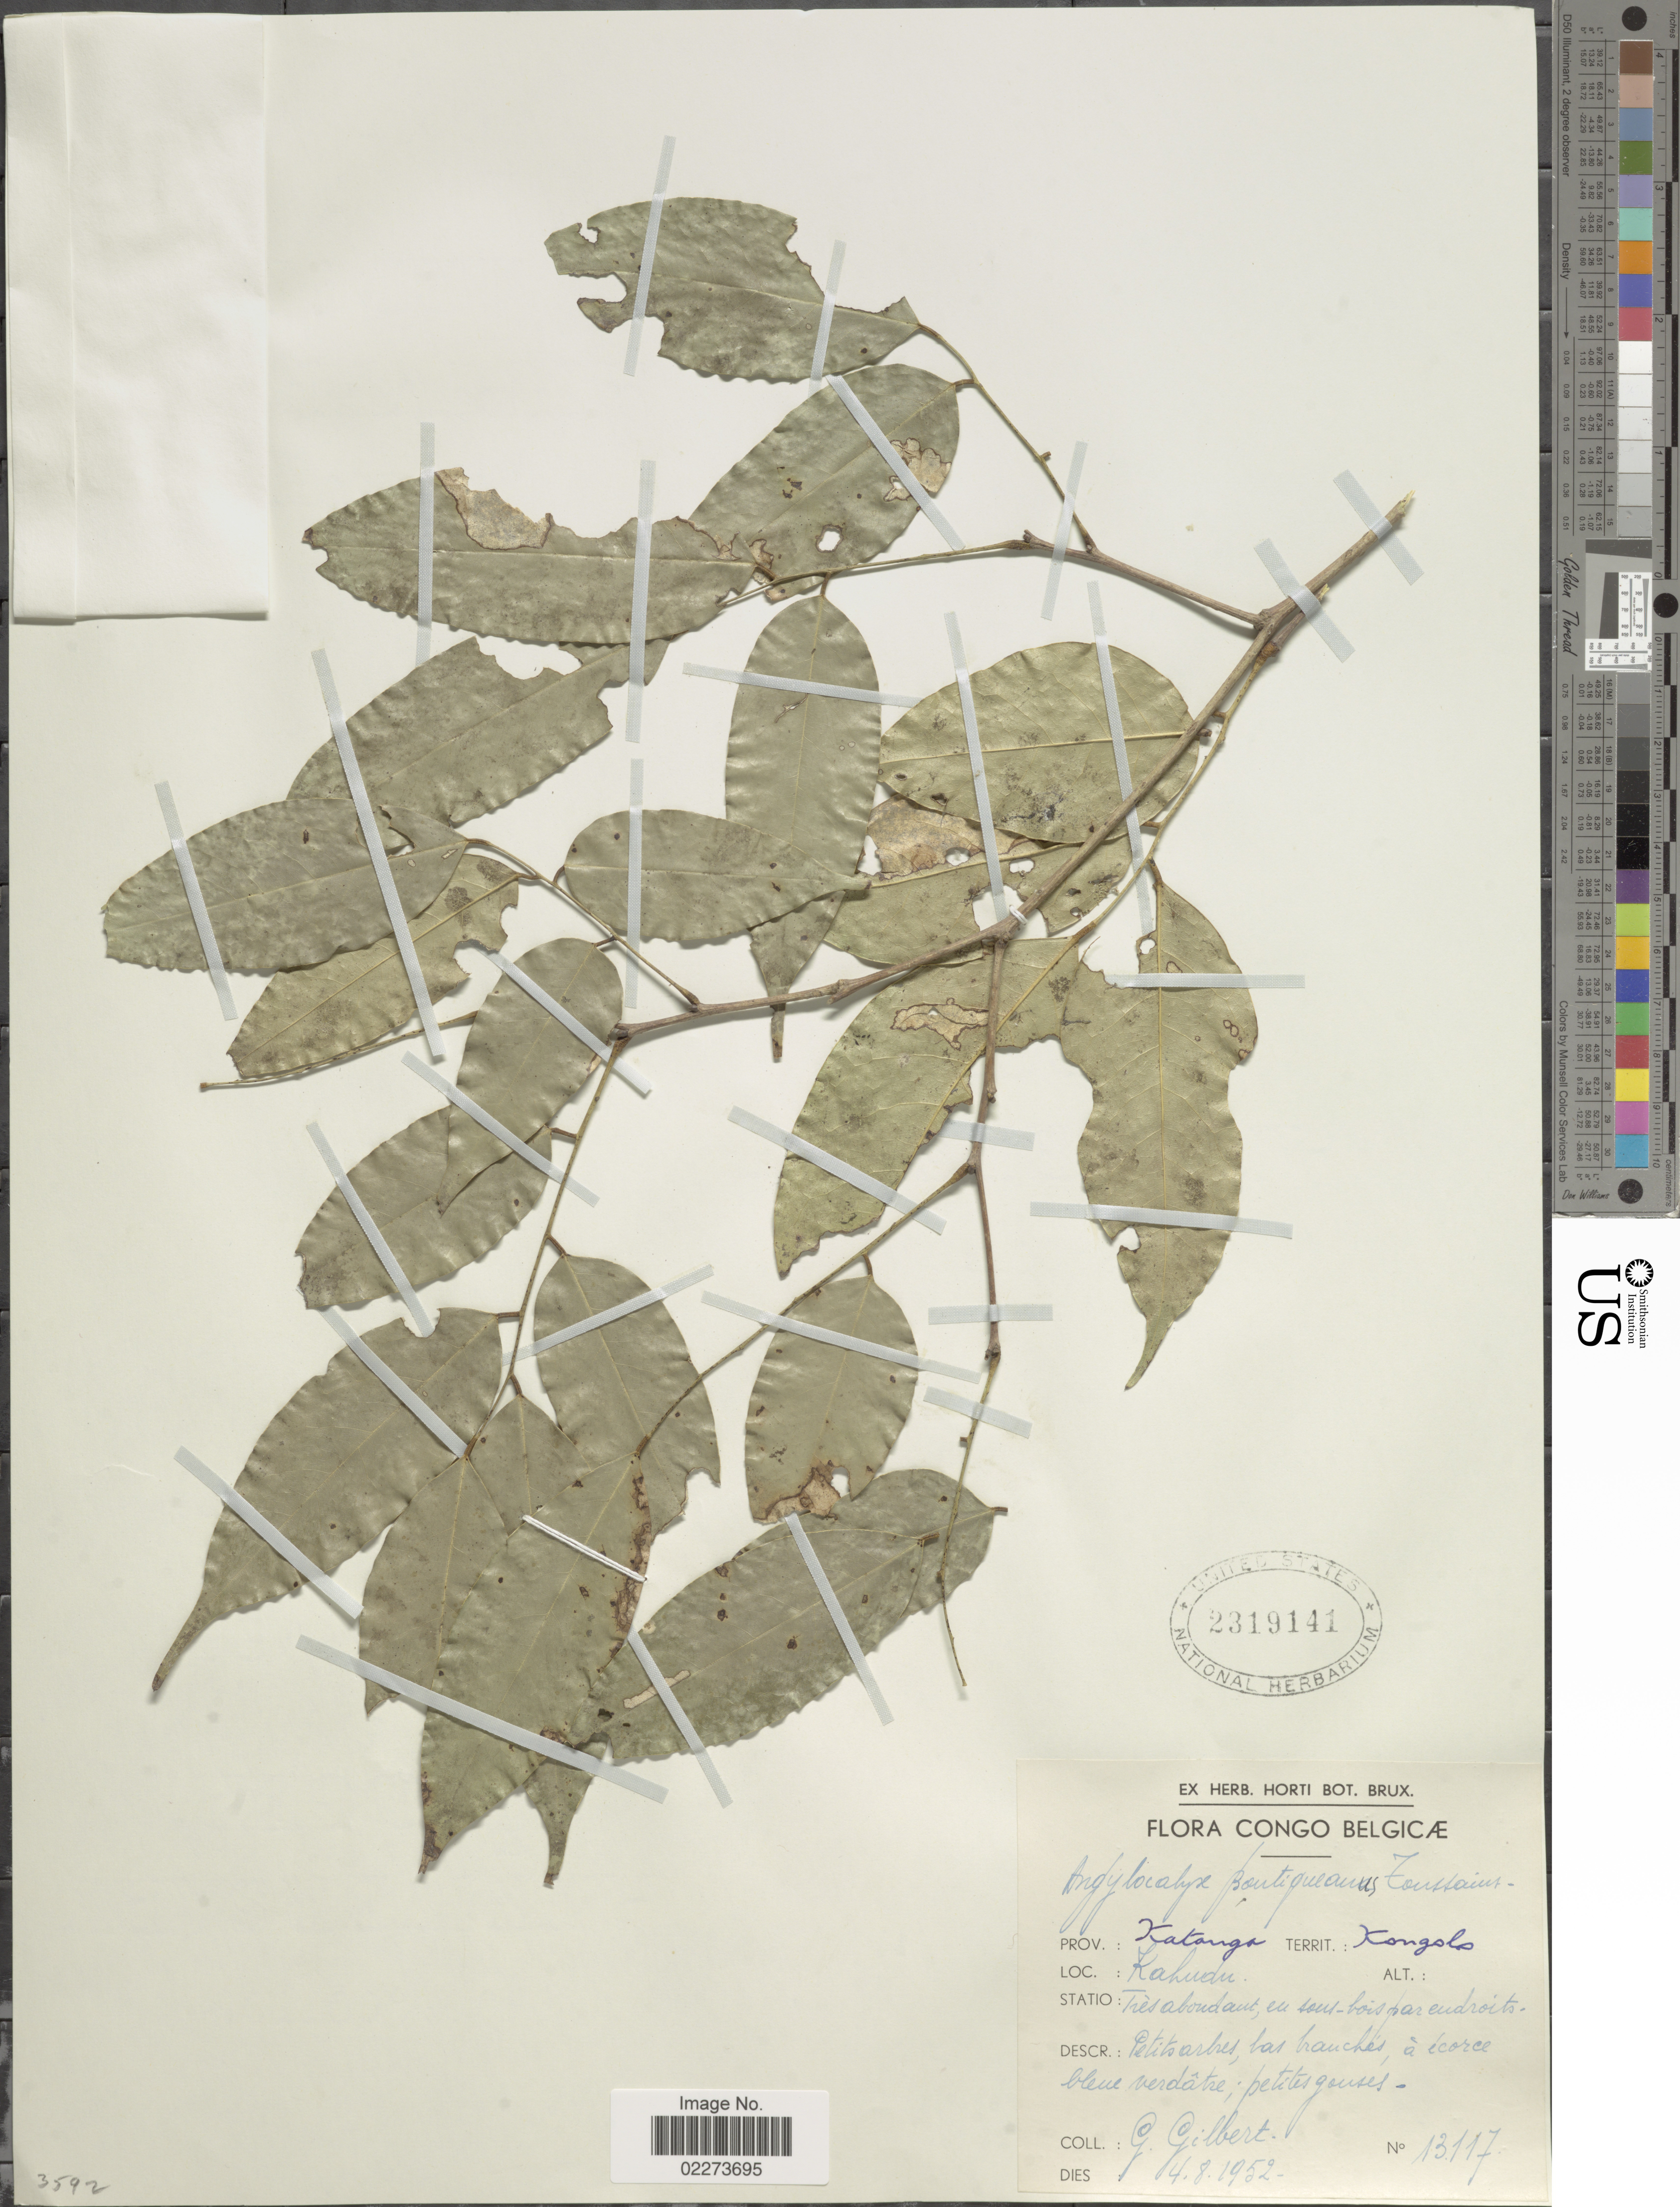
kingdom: Plantae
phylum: Tracheophyta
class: Magnoliopsida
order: Fabales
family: Fabaceae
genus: Angylocalyx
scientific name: Angylocalyx pynaertii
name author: De Wild.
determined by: Silva, G. S.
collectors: G. Gilbert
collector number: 13117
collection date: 1952-08-04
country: Congo, Democratic Republic of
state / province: Lualaba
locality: Prov.: Katanga, Territ.: Kongols, Kahundu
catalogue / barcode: US 2319141